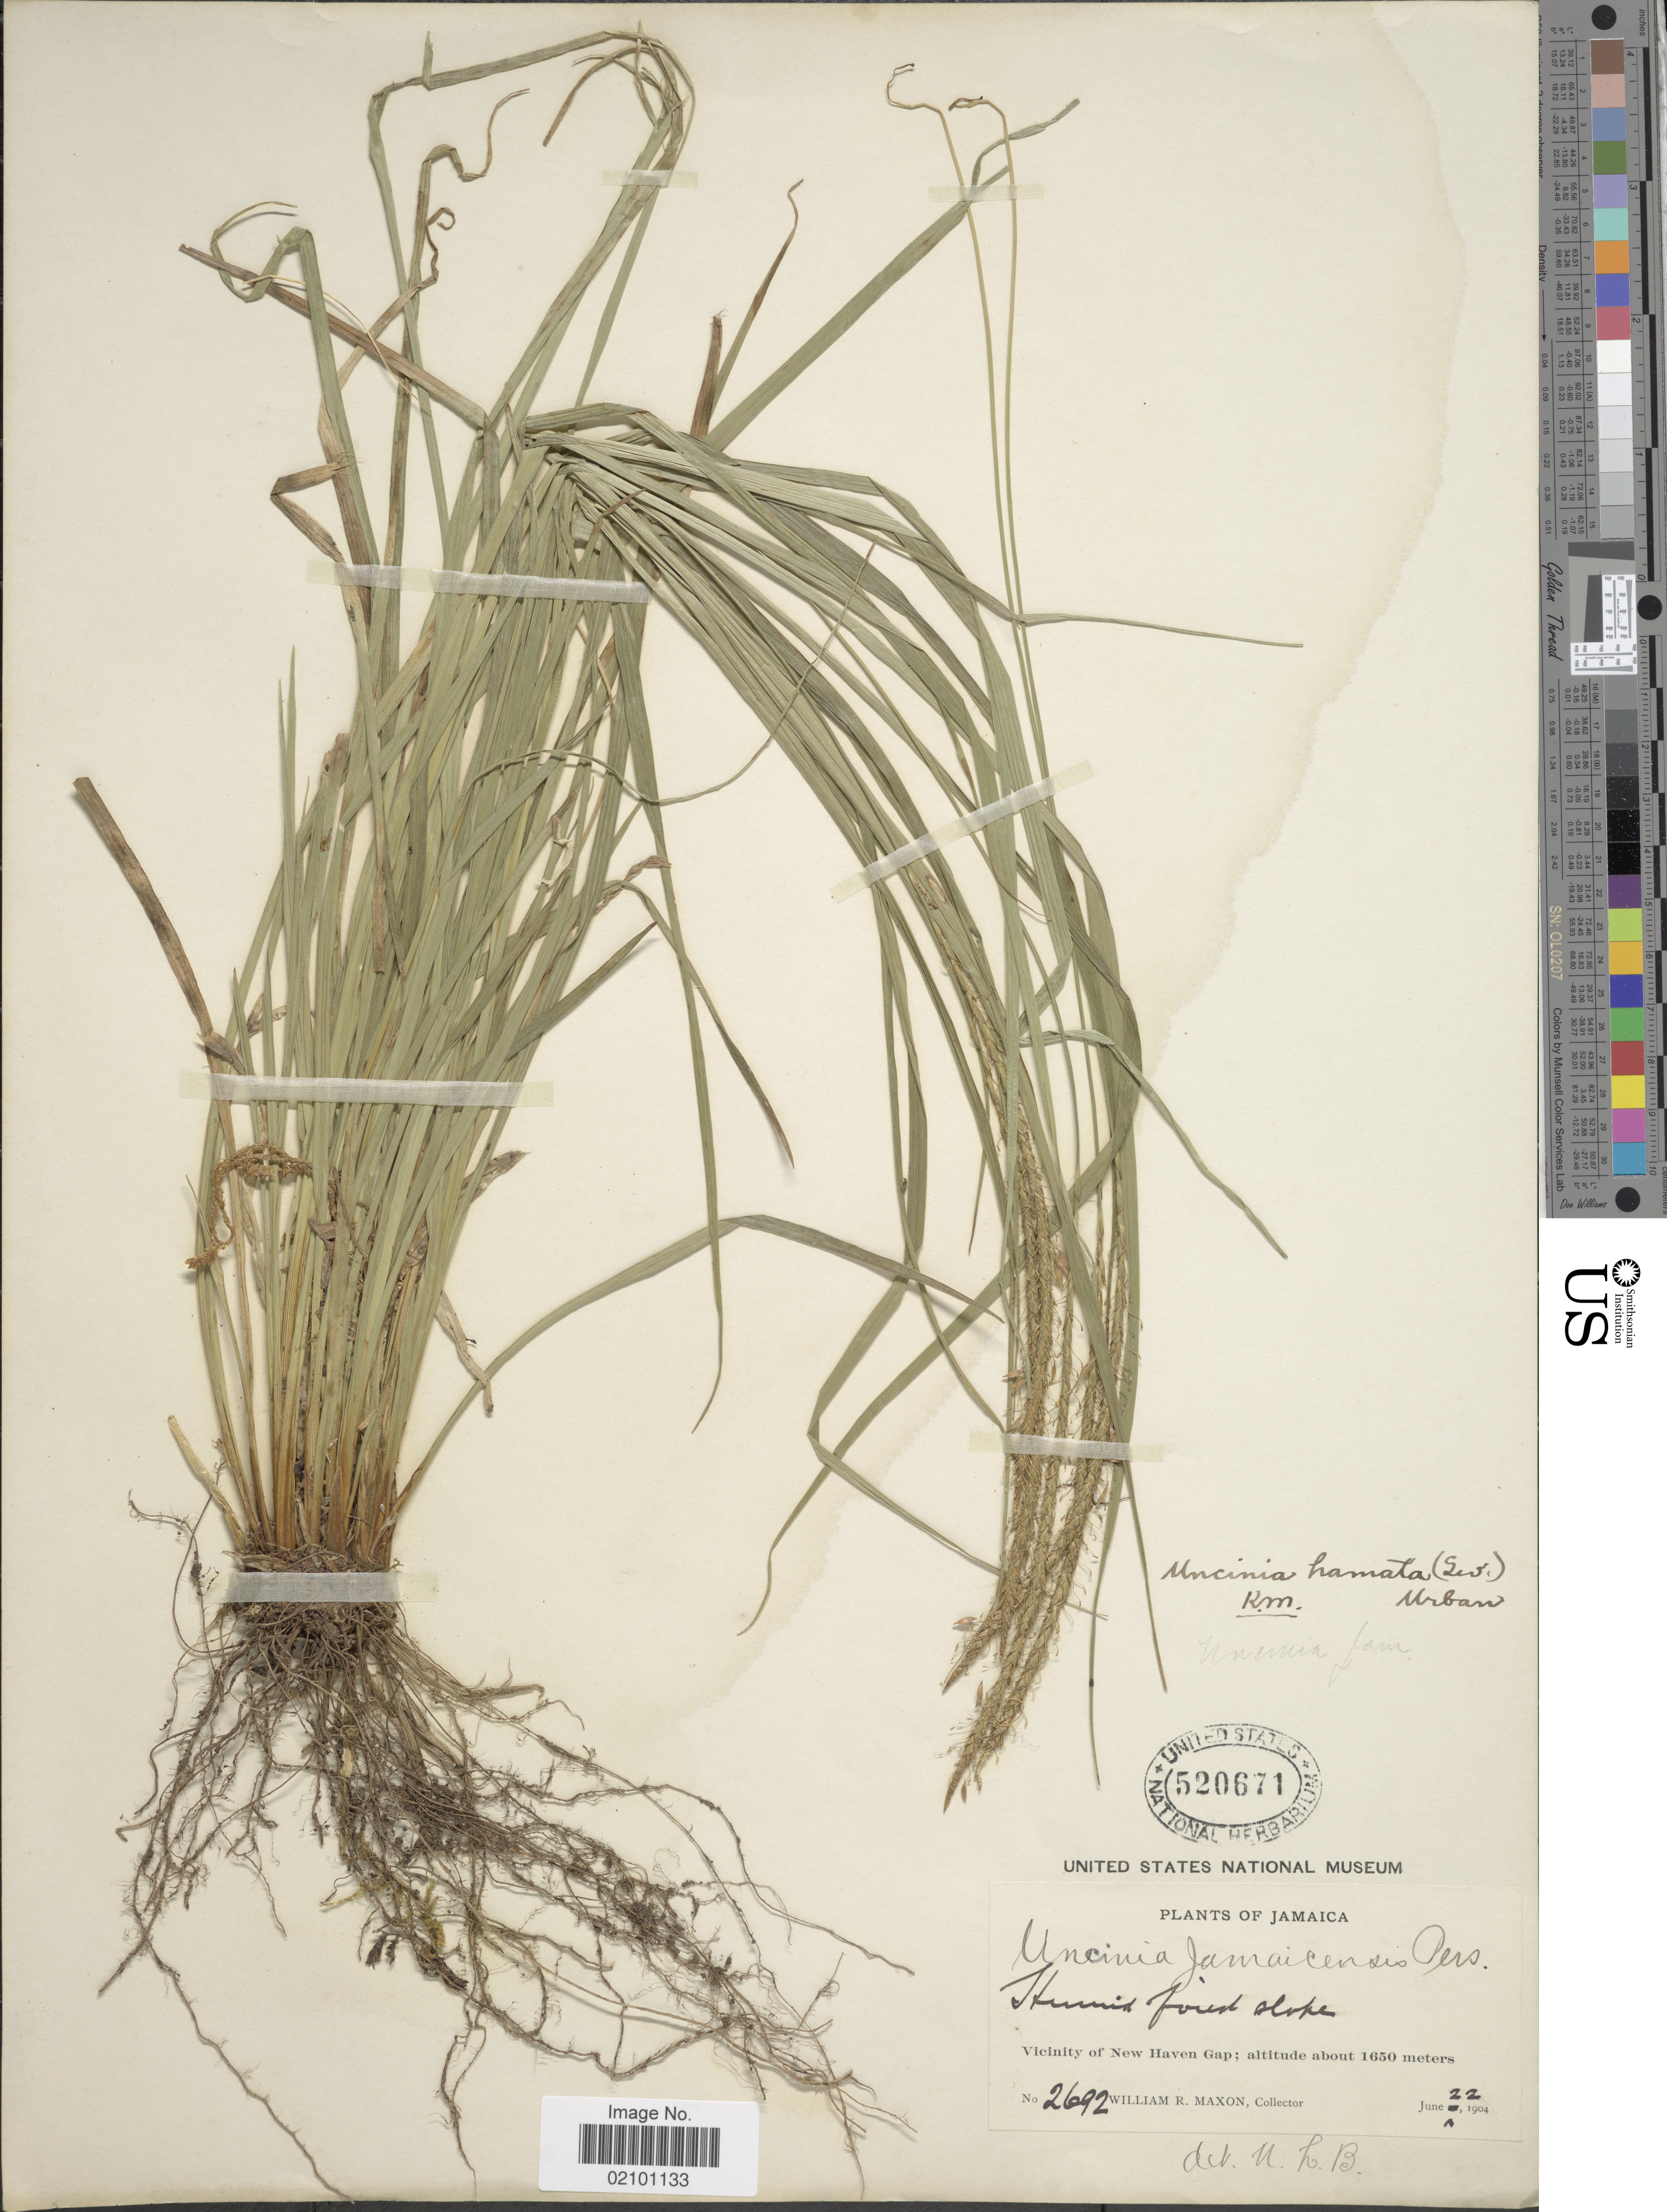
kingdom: Plantae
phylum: Tracheophyta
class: Liliopsida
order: Poales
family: Cyperaceae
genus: Carex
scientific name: Carex hamata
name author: Sw.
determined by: Strong, M. T., (US), Smithsonian Institution - National Museum of Natural History (UNITED STATES)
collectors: W. R. Maxon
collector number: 2692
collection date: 1904-06-22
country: Jamaica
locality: Vicinity of New Haven Gap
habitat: Humid forest slope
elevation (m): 1650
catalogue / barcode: US 520671